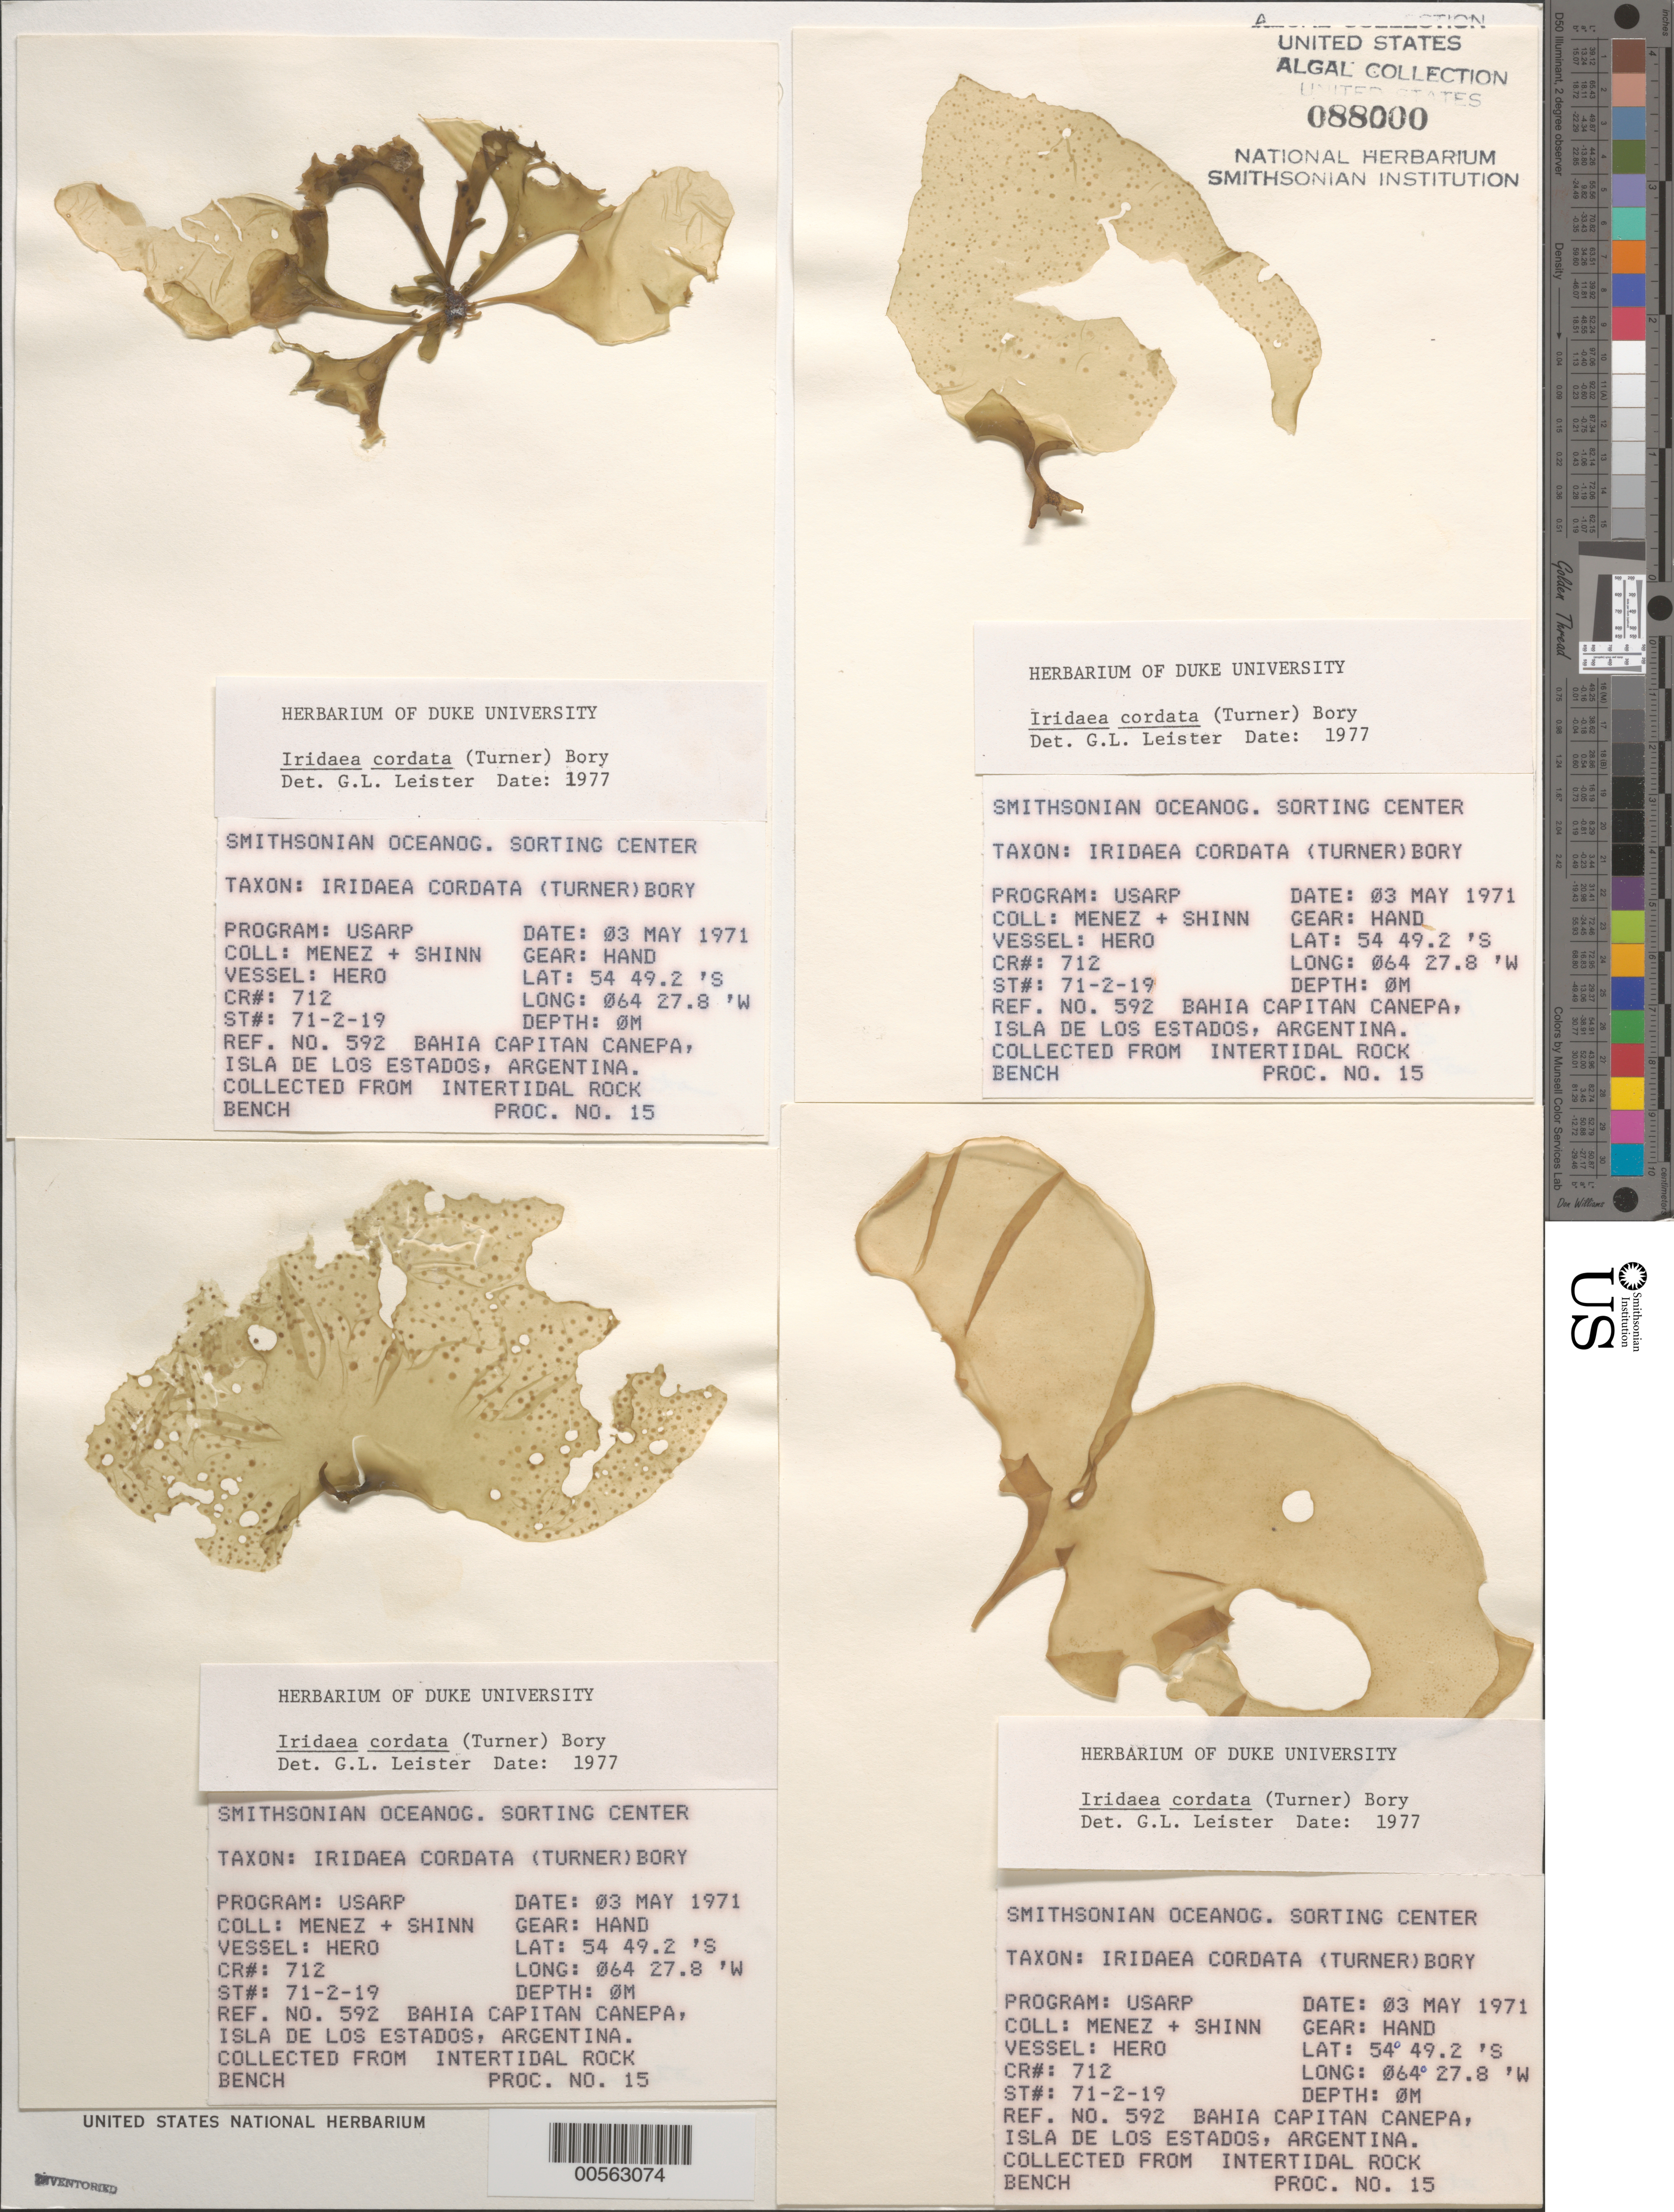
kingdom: Plantae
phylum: Rhodophyta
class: Florideophyceae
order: Gigartinales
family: Gigartinaceae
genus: Iridaea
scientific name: Iridaea cordata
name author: (Turner) Bory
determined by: Leister, G. L.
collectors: Meñez & -. Shinn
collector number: Station 71-2-19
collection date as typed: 03 May 1971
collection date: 1971-05-03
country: Argentina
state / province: Tierra del Fuego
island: Isla de los Estados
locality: Bahia Capitan Canepa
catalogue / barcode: US 88000